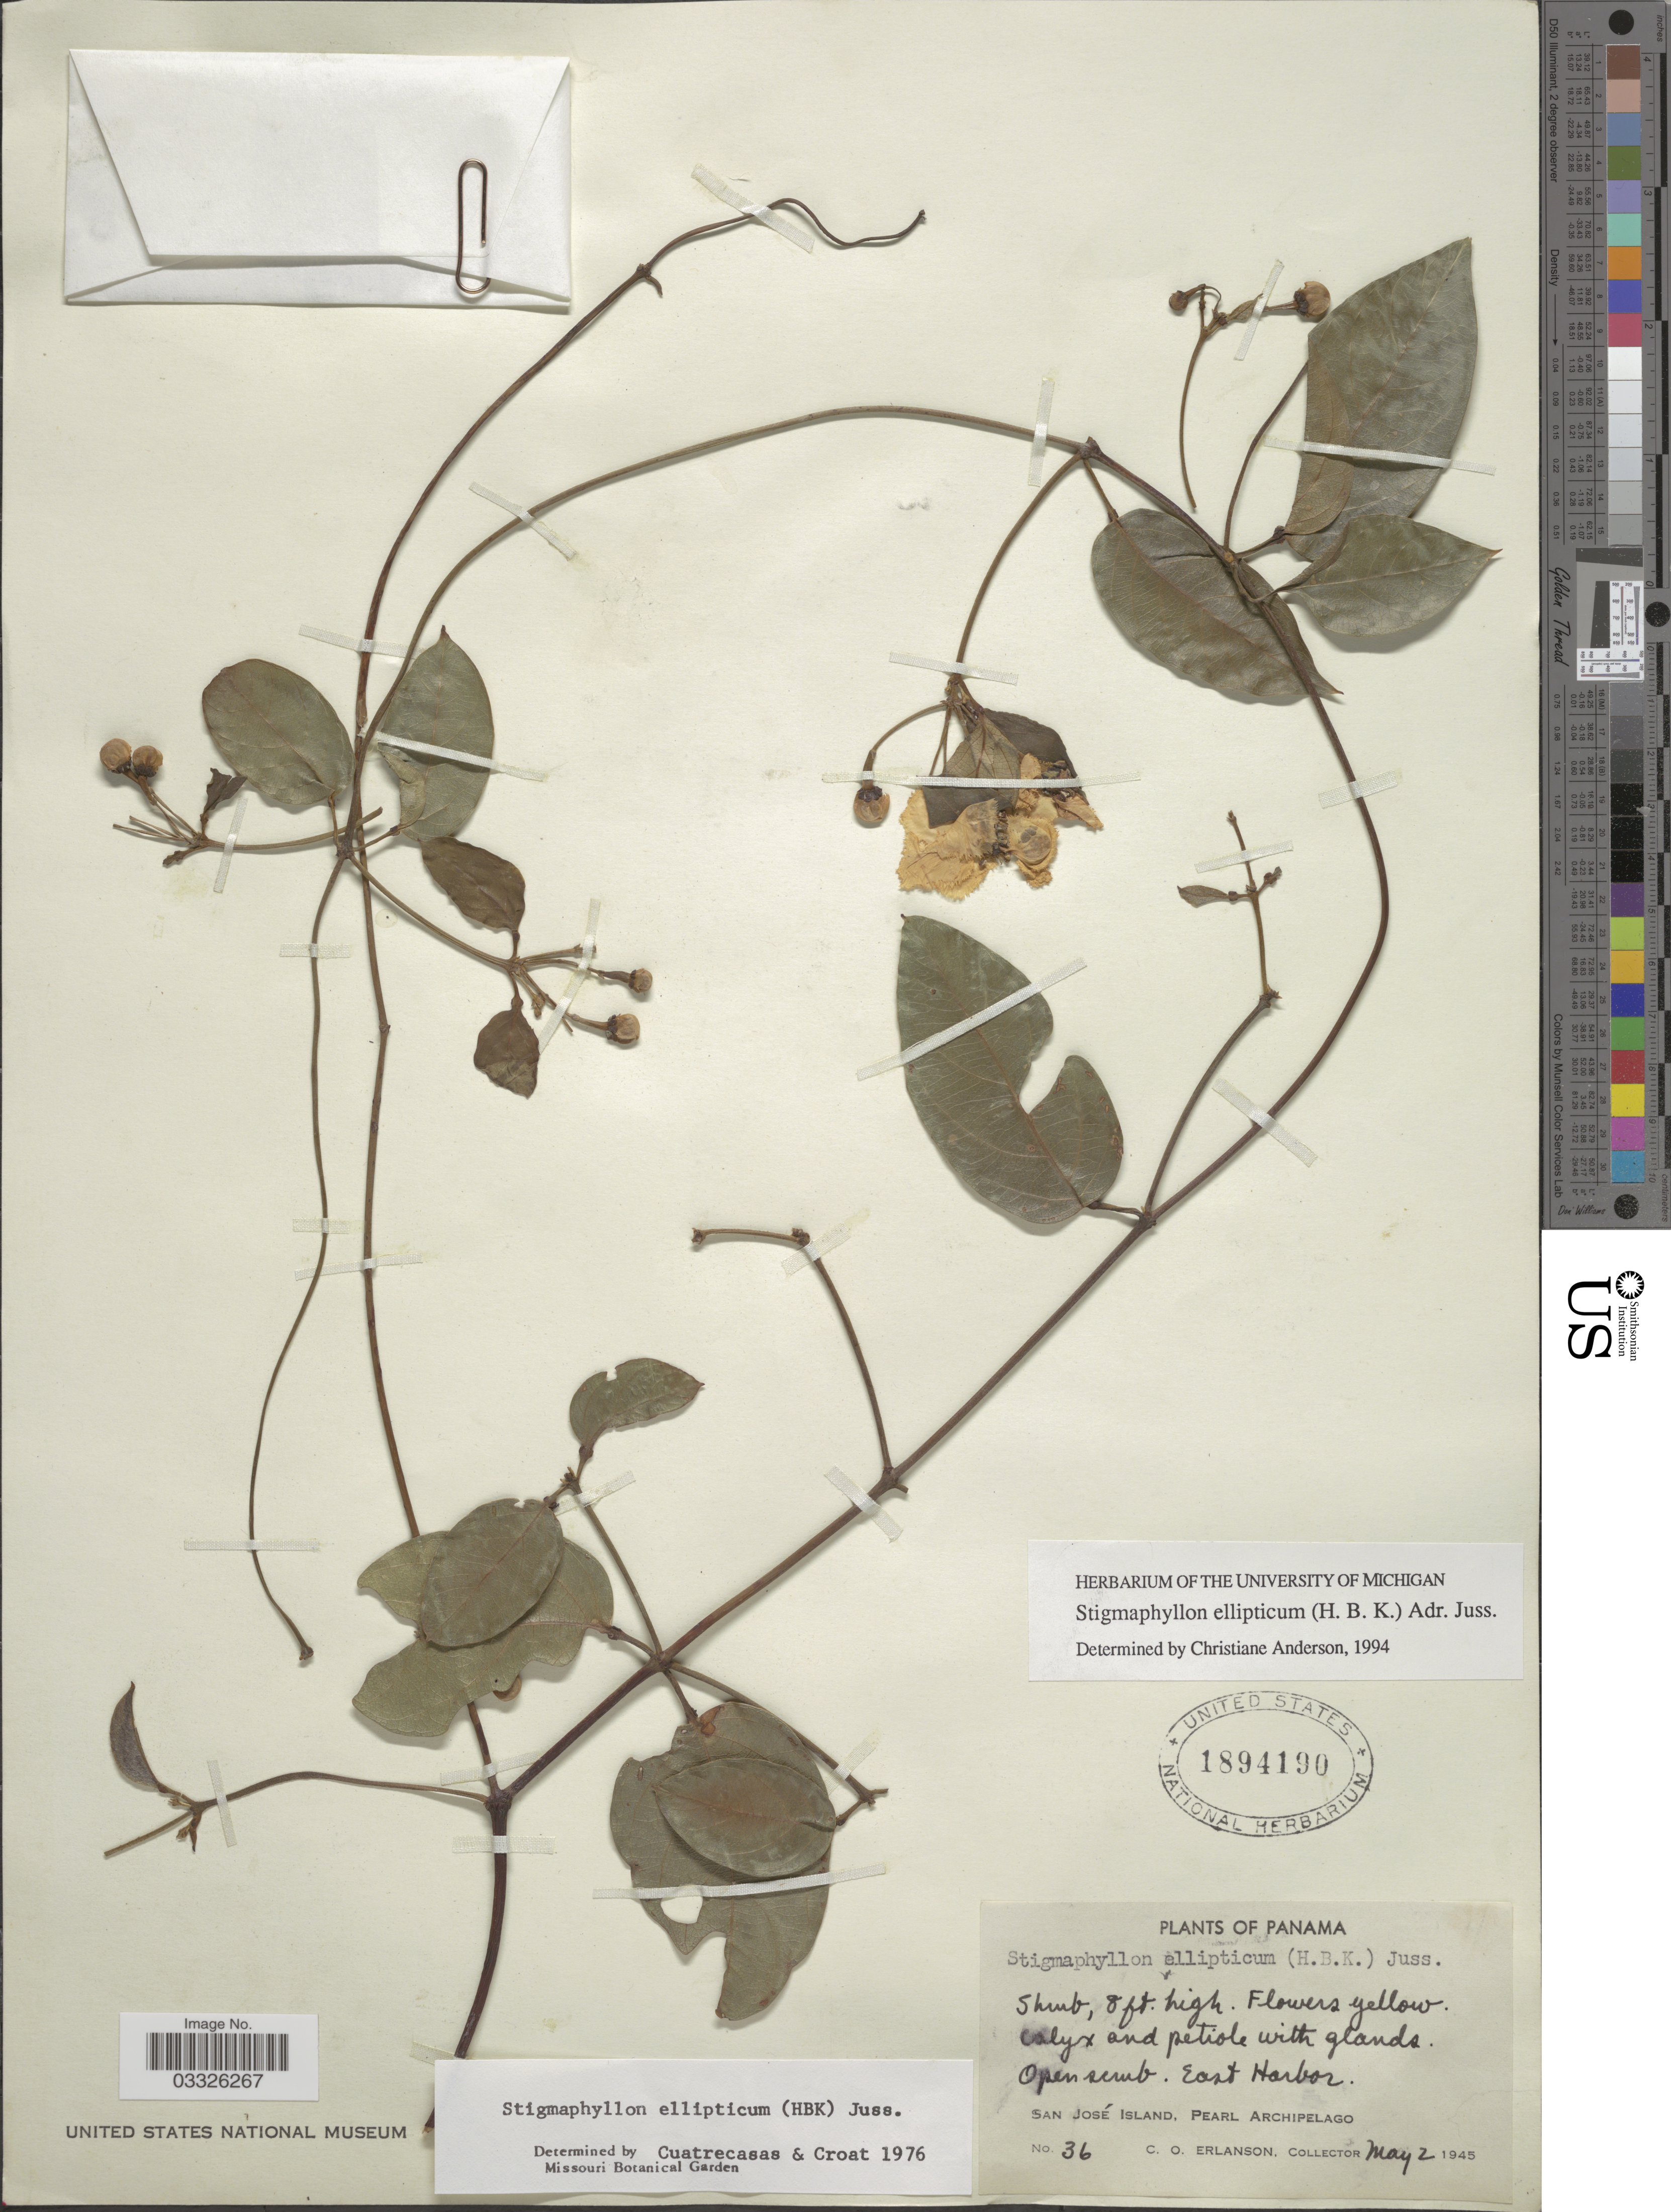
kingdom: Plantae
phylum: Tracheophyta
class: Magnoliopsida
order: Malpighiales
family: Malpighiaceae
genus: Stigmaphyllon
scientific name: Stigmaphyllon ellipticum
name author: (Kunth) A. Juss.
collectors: C. O. Erlanson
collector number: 36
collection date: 1945-05-02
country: Panama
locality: East Harbor. San José Island, Pearl Archipelago.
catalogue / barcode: US 1894190